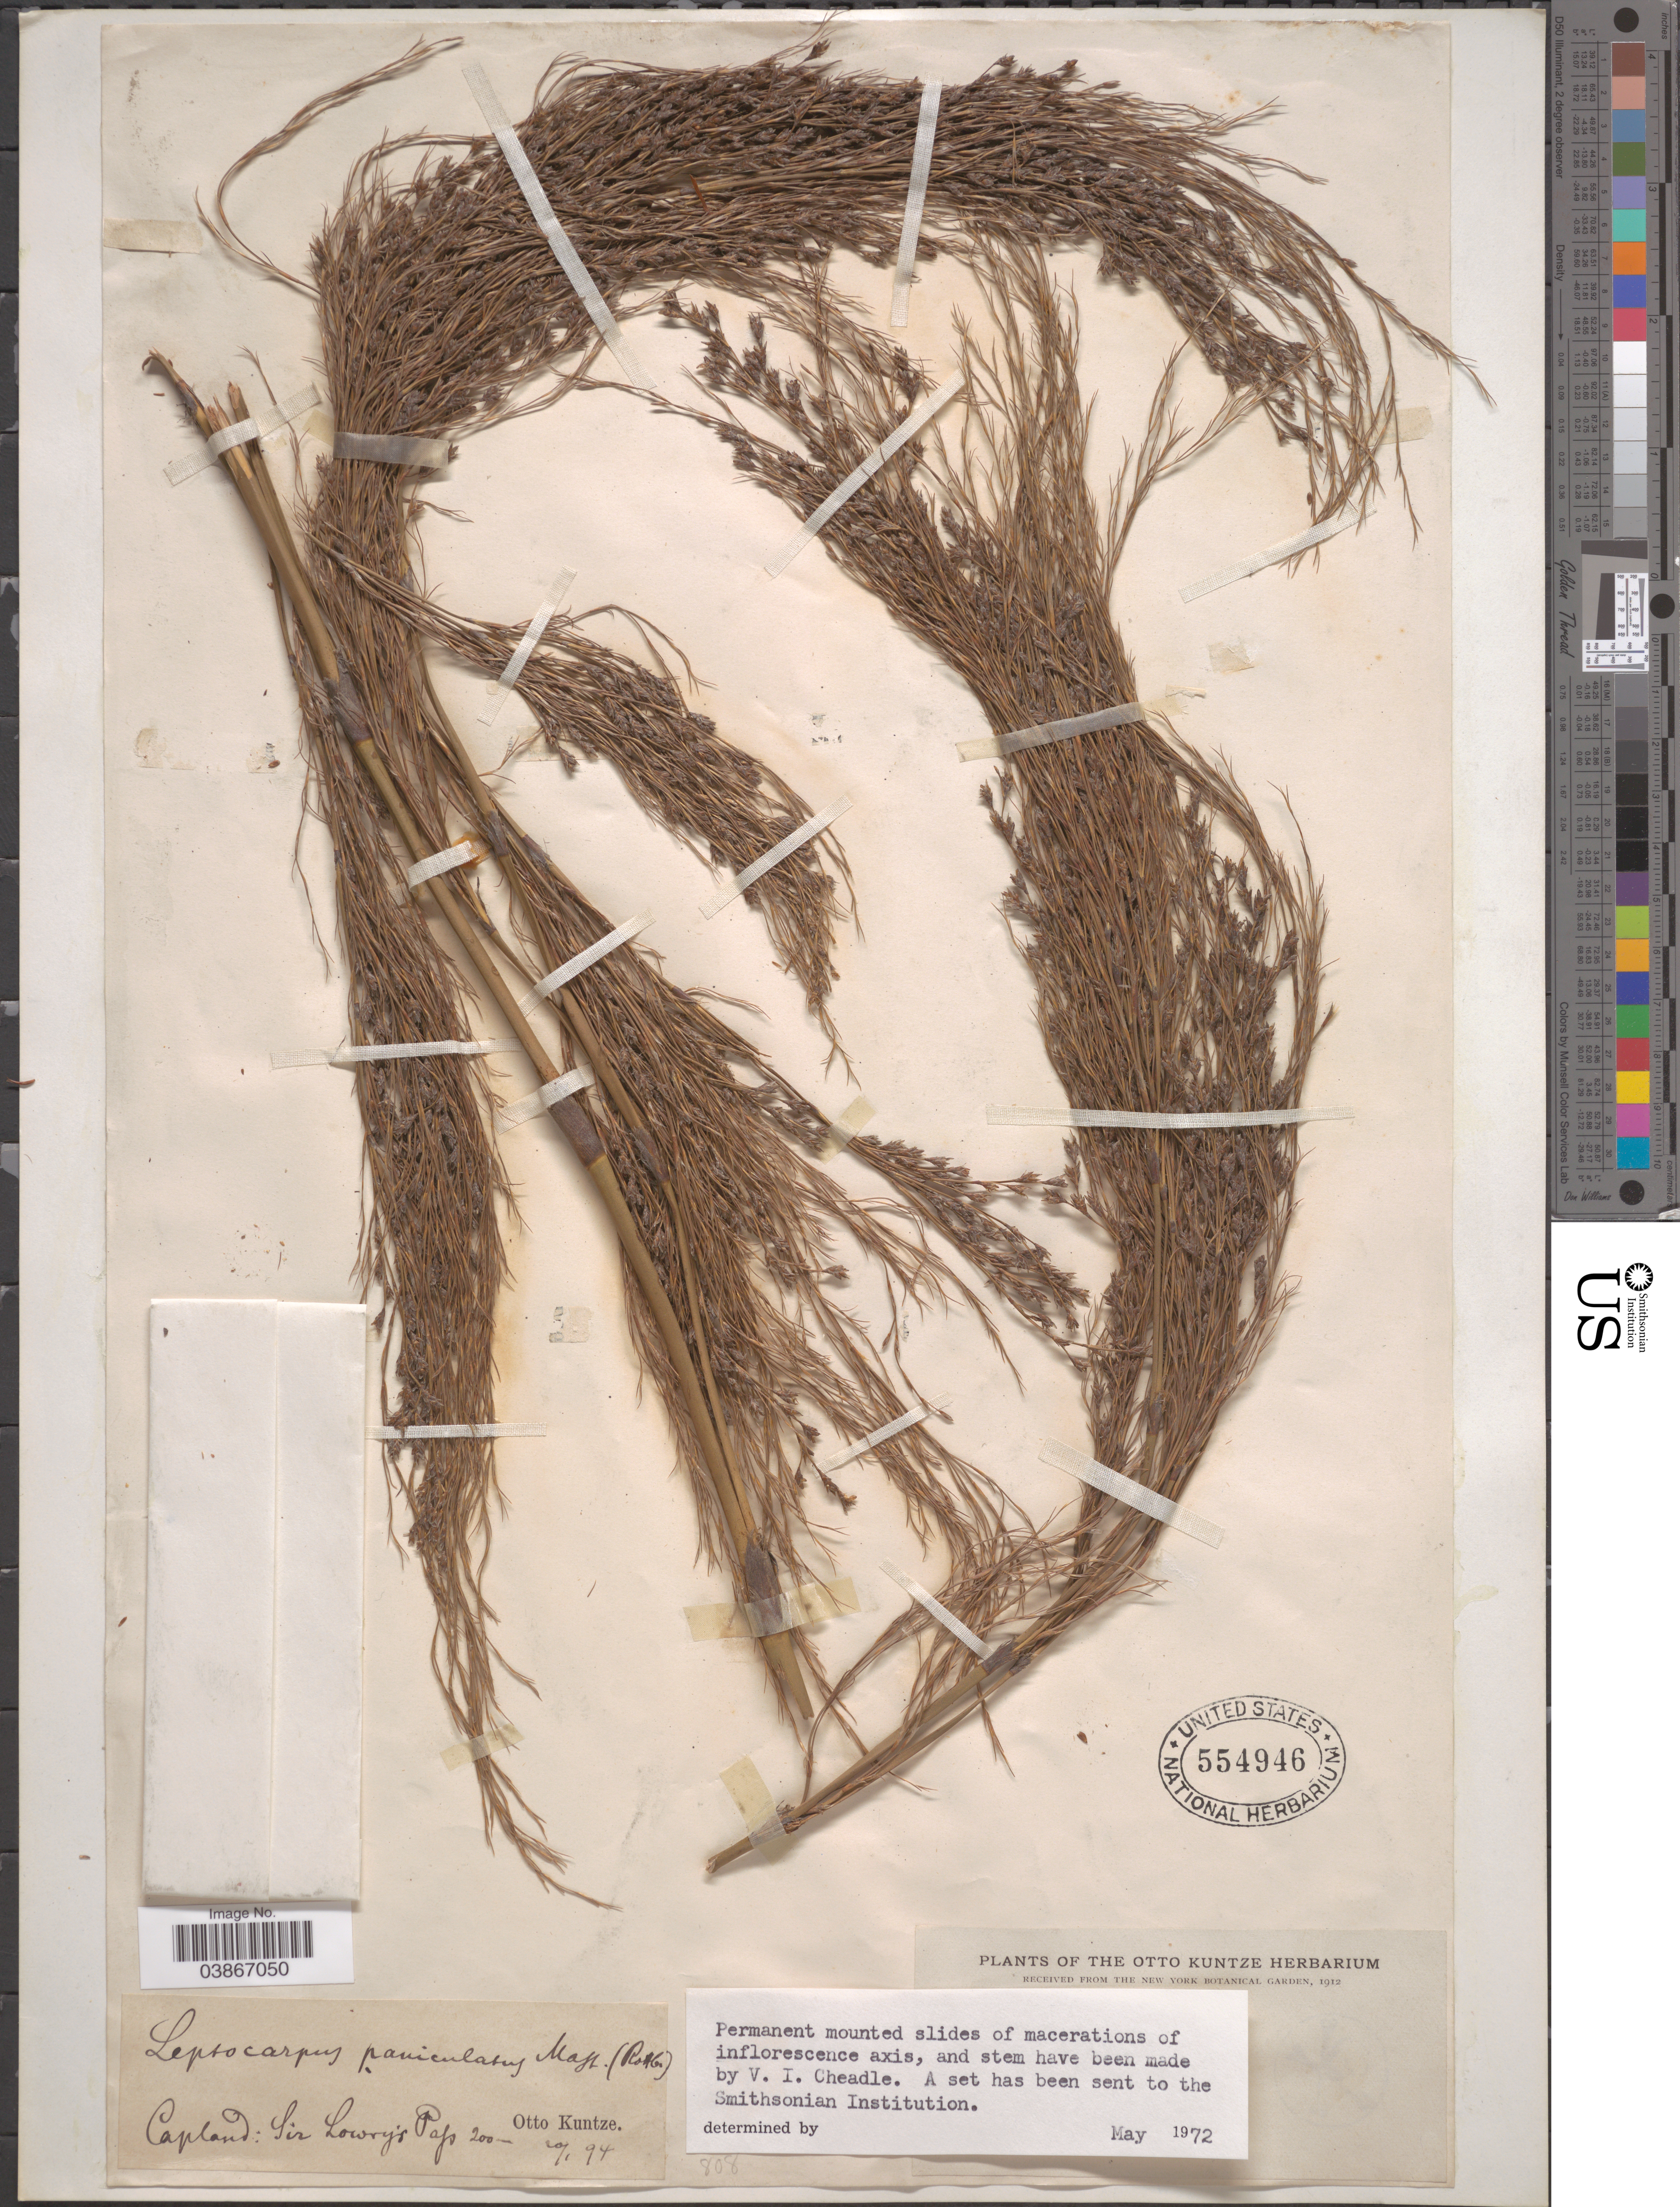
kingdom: Plantae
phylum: Tracheophyta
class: Liliopsida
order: Poales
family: Restionaceae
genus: Leptocarpus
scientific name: Leptocarpus paniculatus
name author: (Rottb.) Mast.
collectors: C.E.O. Kuntze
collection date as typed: Transcribed d/m/y: 20/1/94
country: South Africa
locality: Capland: Sir Lowry's Pass.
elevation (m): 61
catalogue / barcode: US 554946